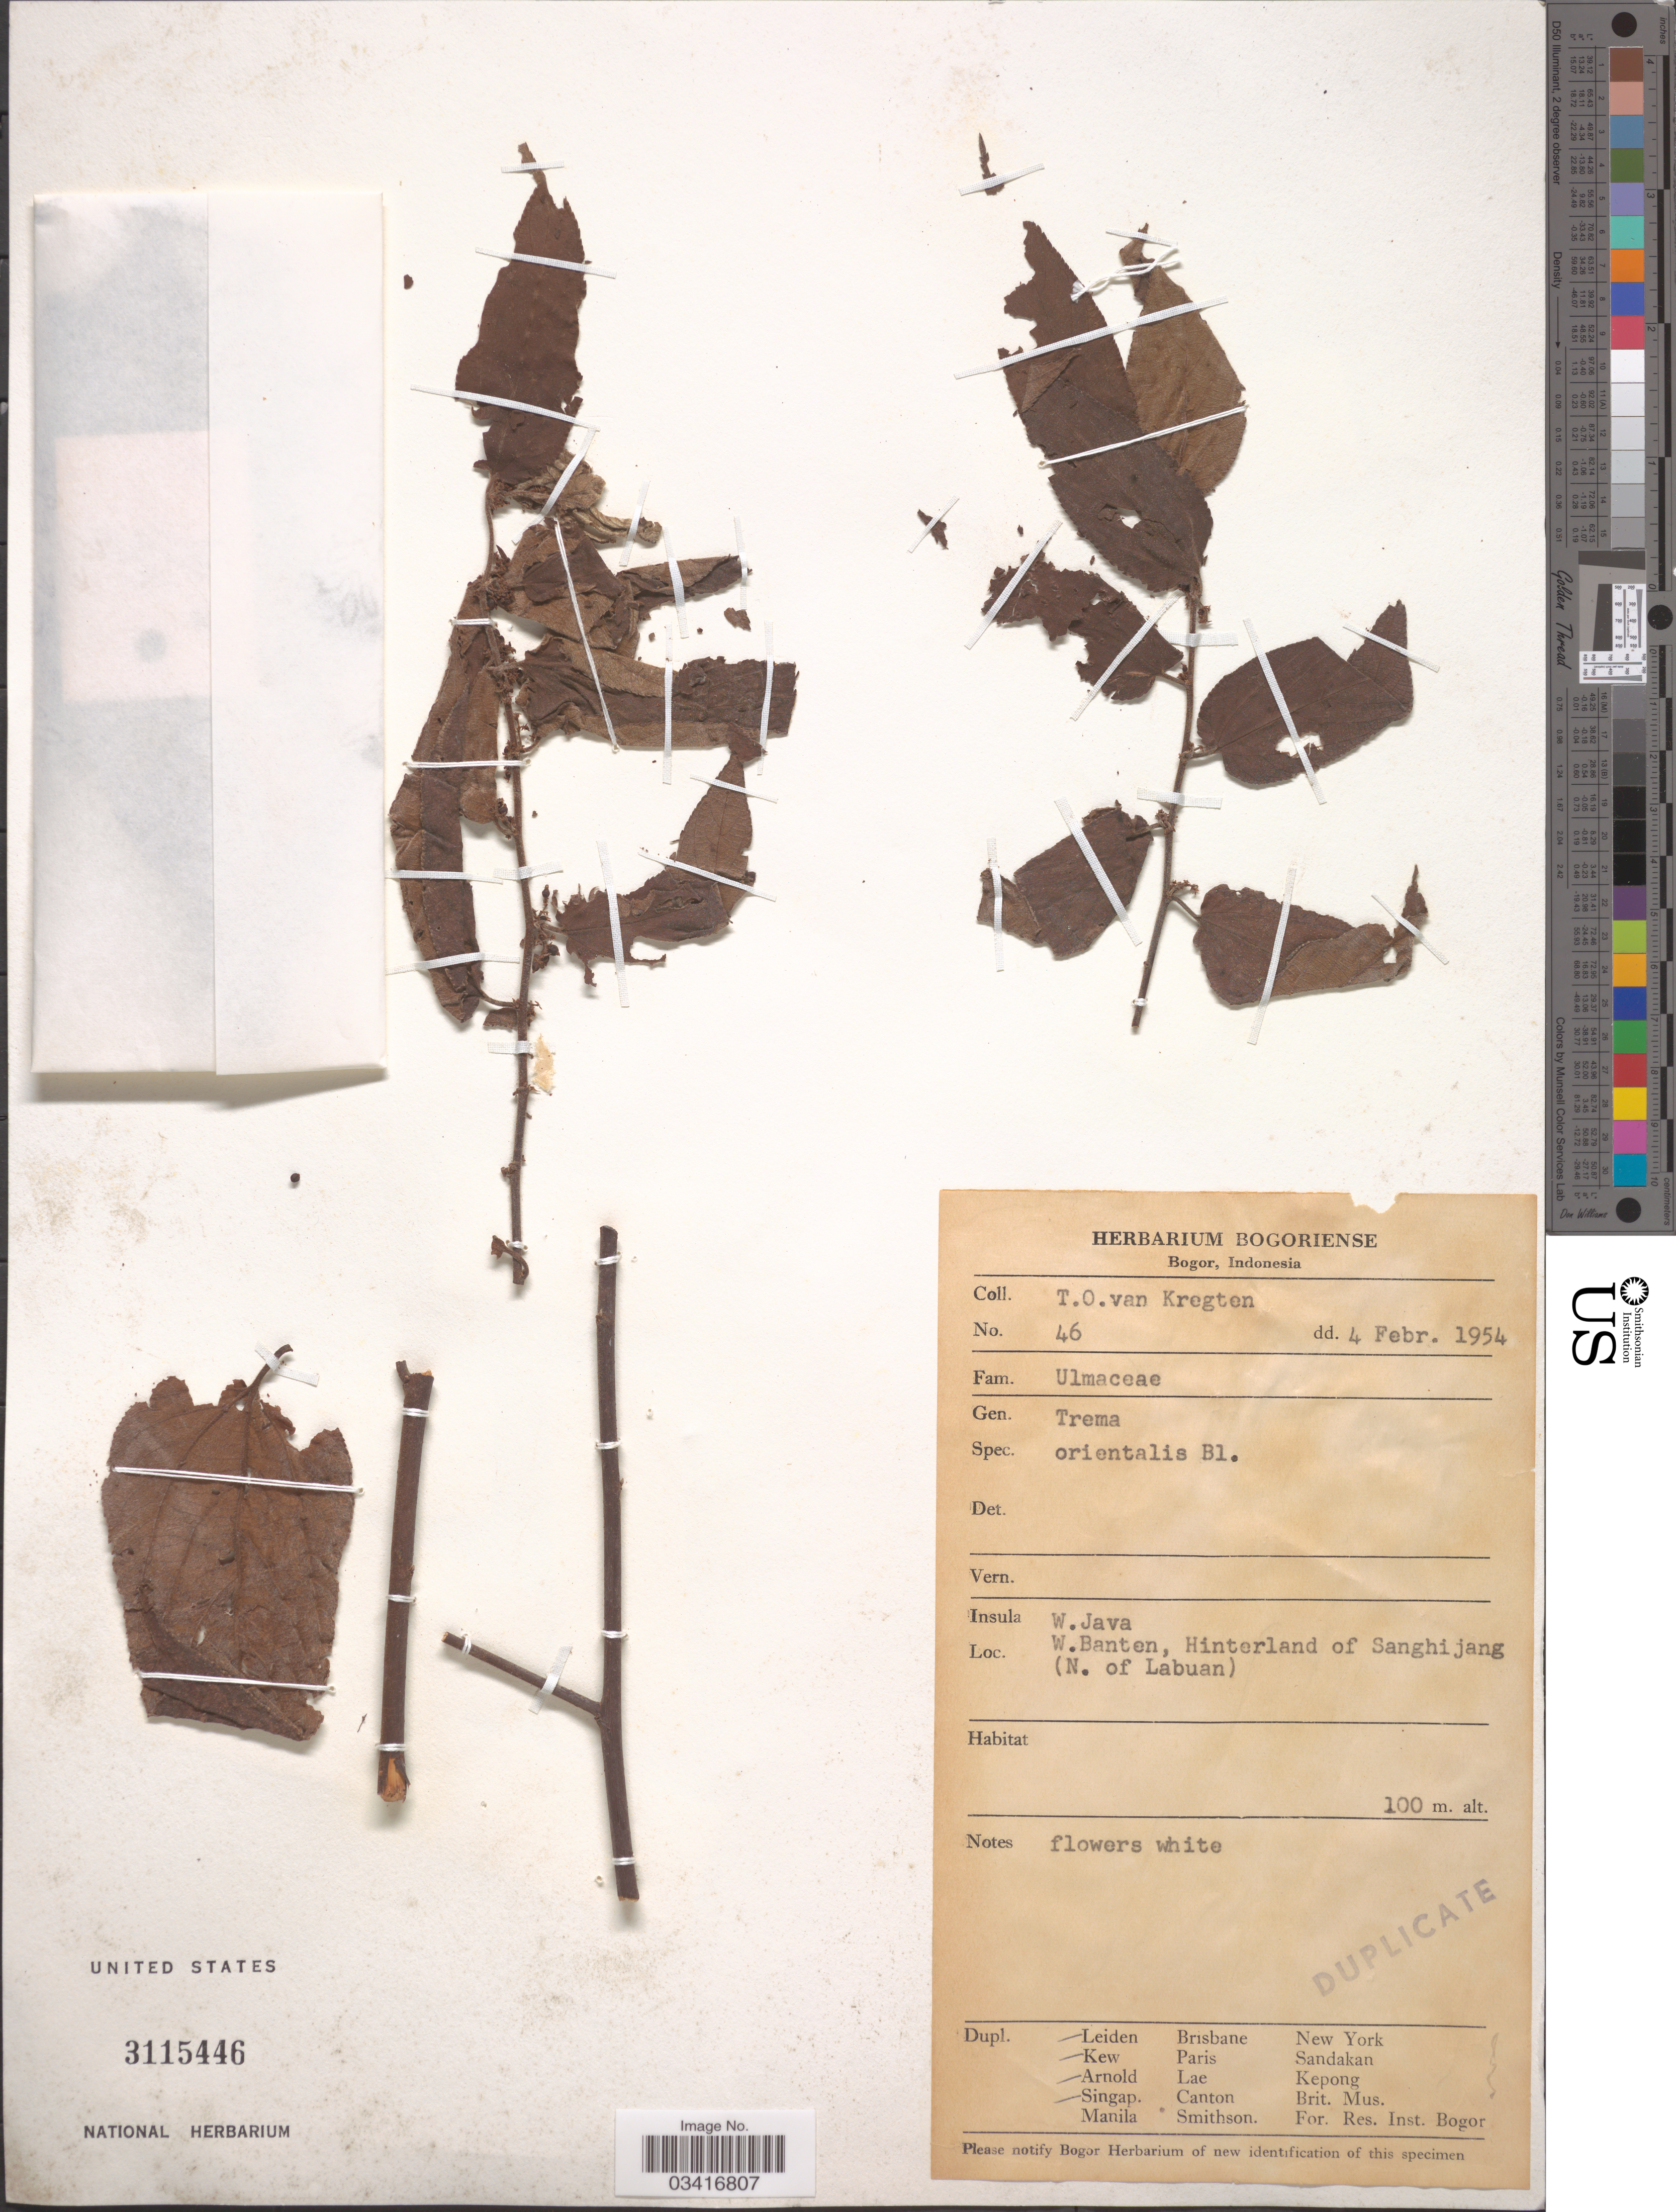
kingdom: Plantae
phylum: Tracheophyta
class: Magnoliopsida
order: Rosales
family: Cannabaceae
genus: Trema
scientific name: Trema orientale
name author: (L.) Blume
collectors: T. van Kregten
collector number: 46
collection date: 1954-02-04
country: Indonesia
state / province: Java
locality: W. Java. W. Banten, Hinterland of Sanghijang (N. of Labuan).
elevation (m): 100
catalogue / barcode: US 3115446